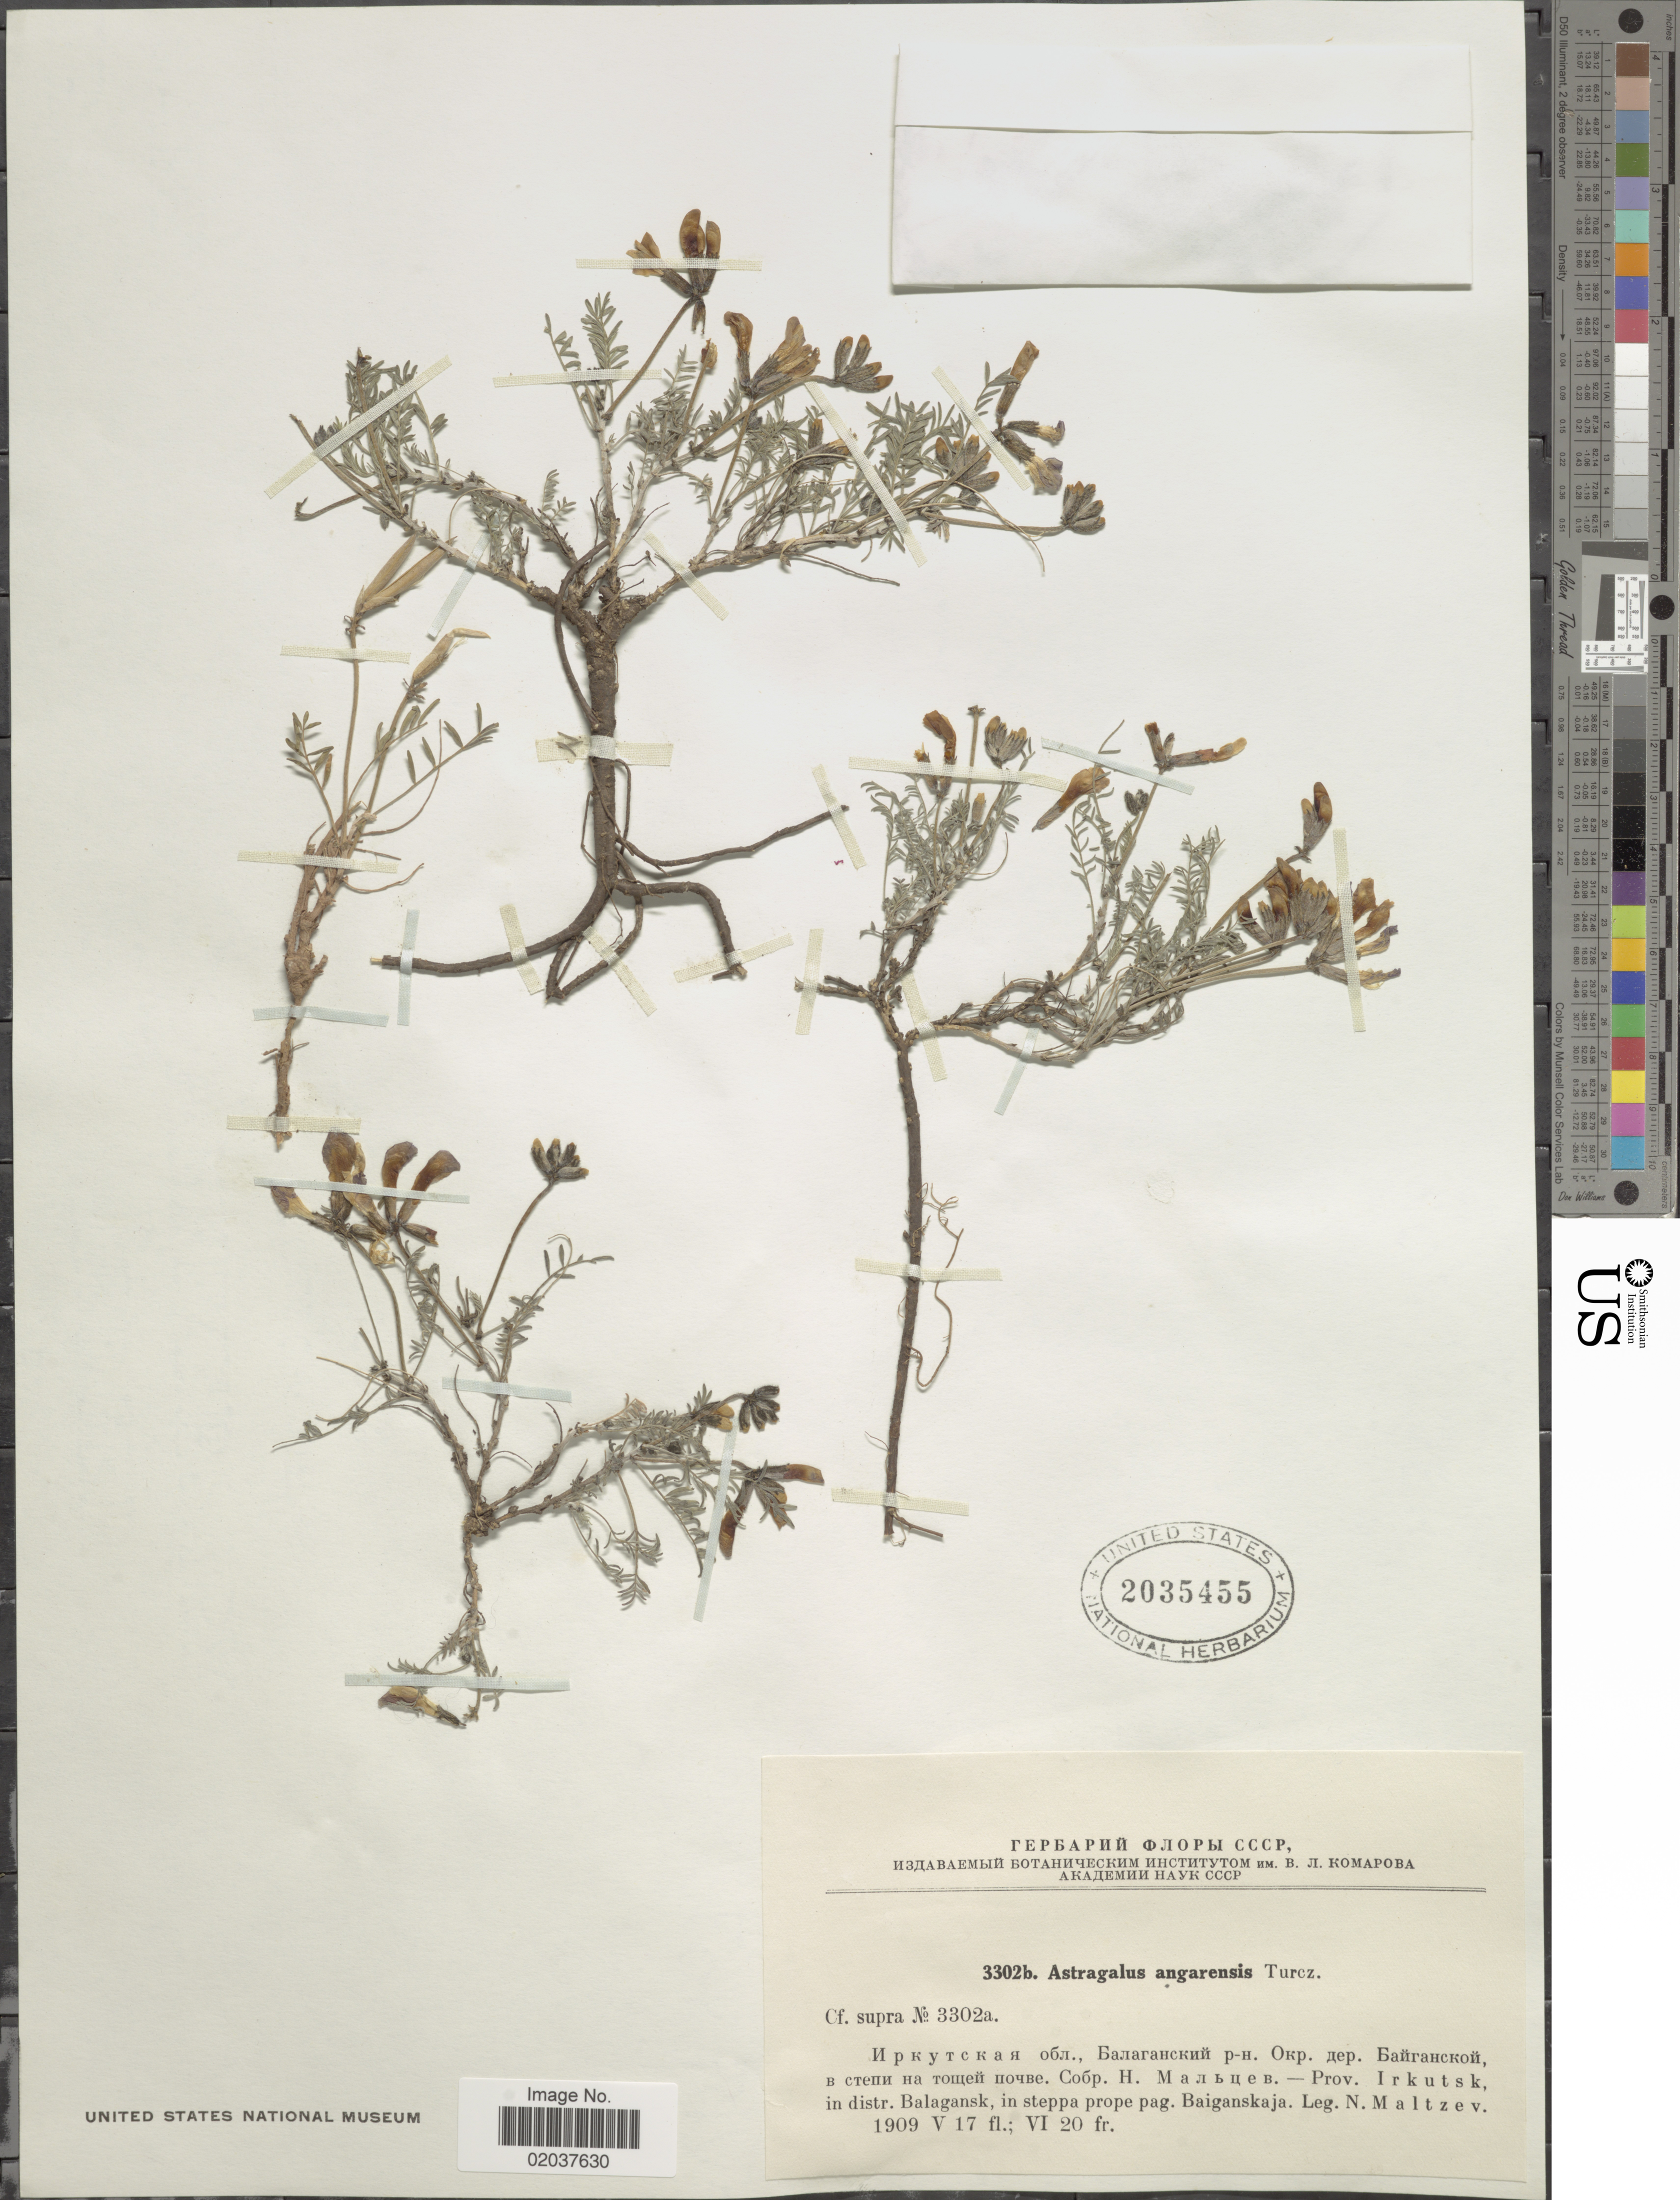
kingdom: Plantae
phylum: Tracheophyta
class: Magnoliopsida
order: Fabales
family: Fabaceae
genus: Astragalus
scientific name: Astragalus angarensis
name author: Turcz. ex Bunge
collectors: N. Maltzev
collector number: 3302b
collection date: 1909-05-17/1909-06-20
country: Russian Federation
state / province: Irkutsk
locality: In distr. Balagansk, in steppa prope pag. Baiganskaja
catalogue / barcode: US 2035455